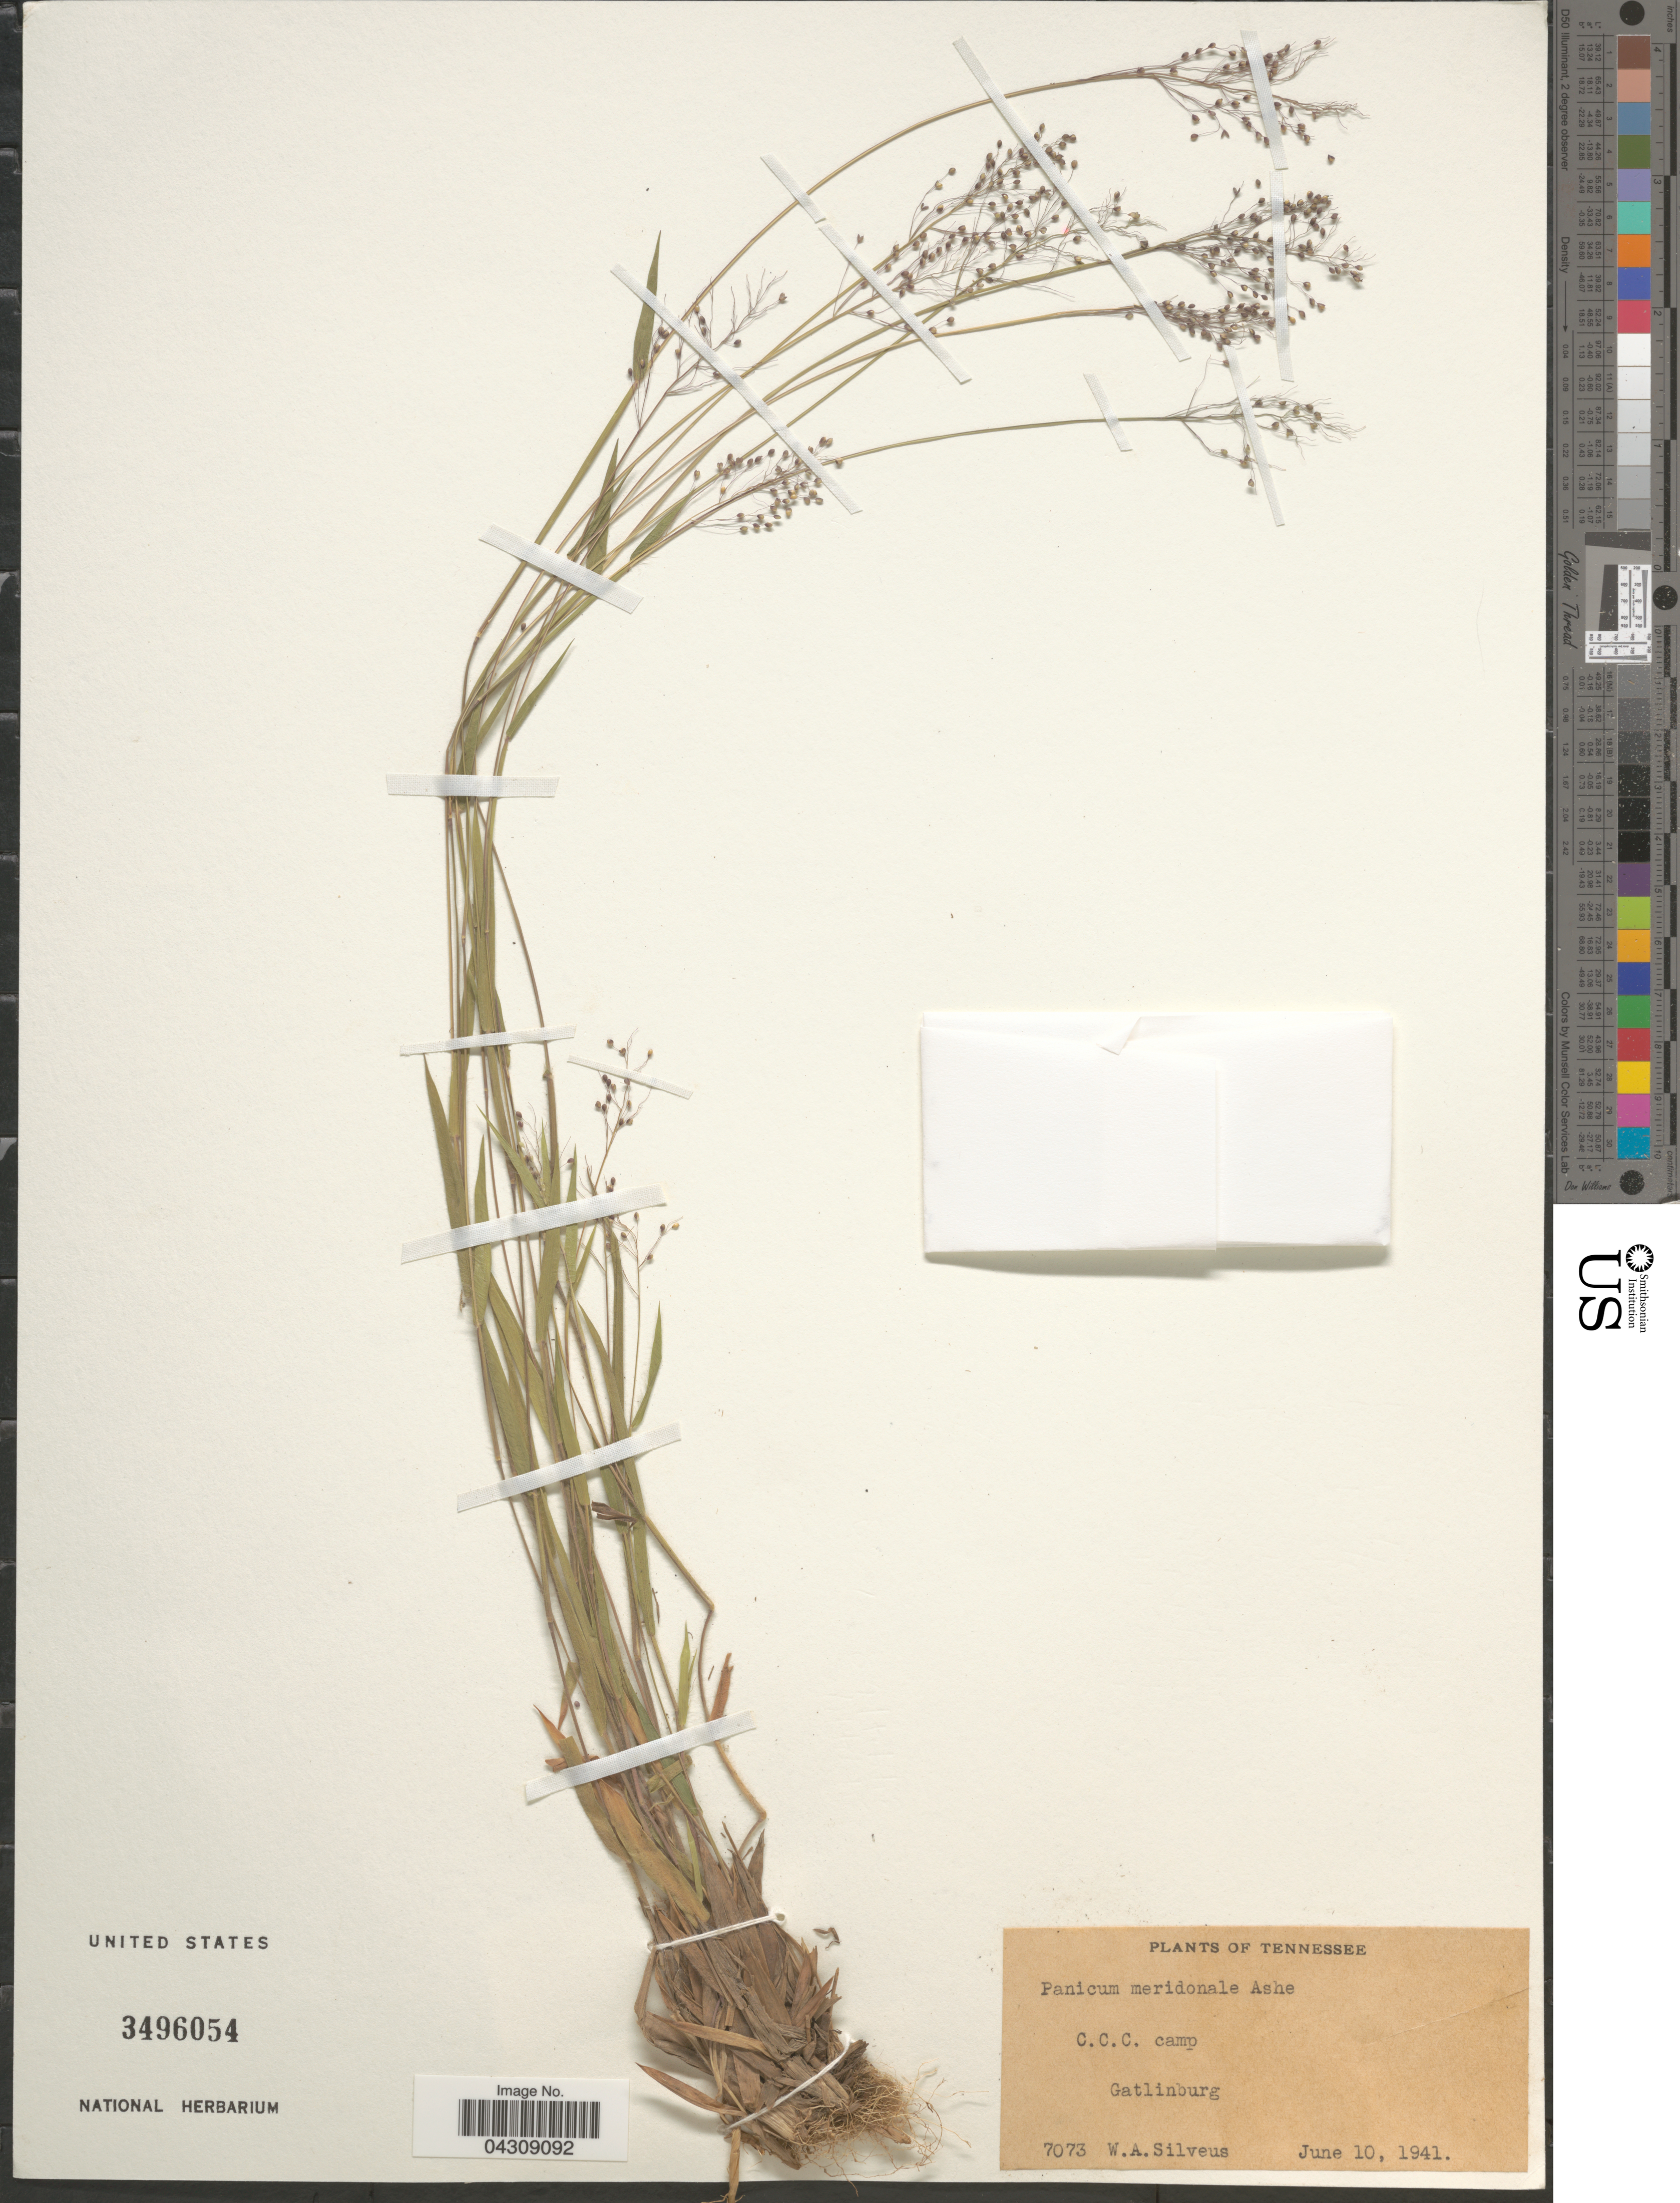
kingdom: Plantae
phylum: Tracheophyta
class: Liliopsida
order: Poales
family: Poaceae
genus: Dichanthelium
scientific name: Dichanthelium acuminatum var. acuminatum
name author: (Sw.) Gould & C.A. Clark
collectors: W. Silveus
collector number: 7073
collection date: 1941-06-10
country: United States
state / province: Tennessee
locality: C.C.C. camp. Gatlinburg.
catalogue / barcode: US 3496054